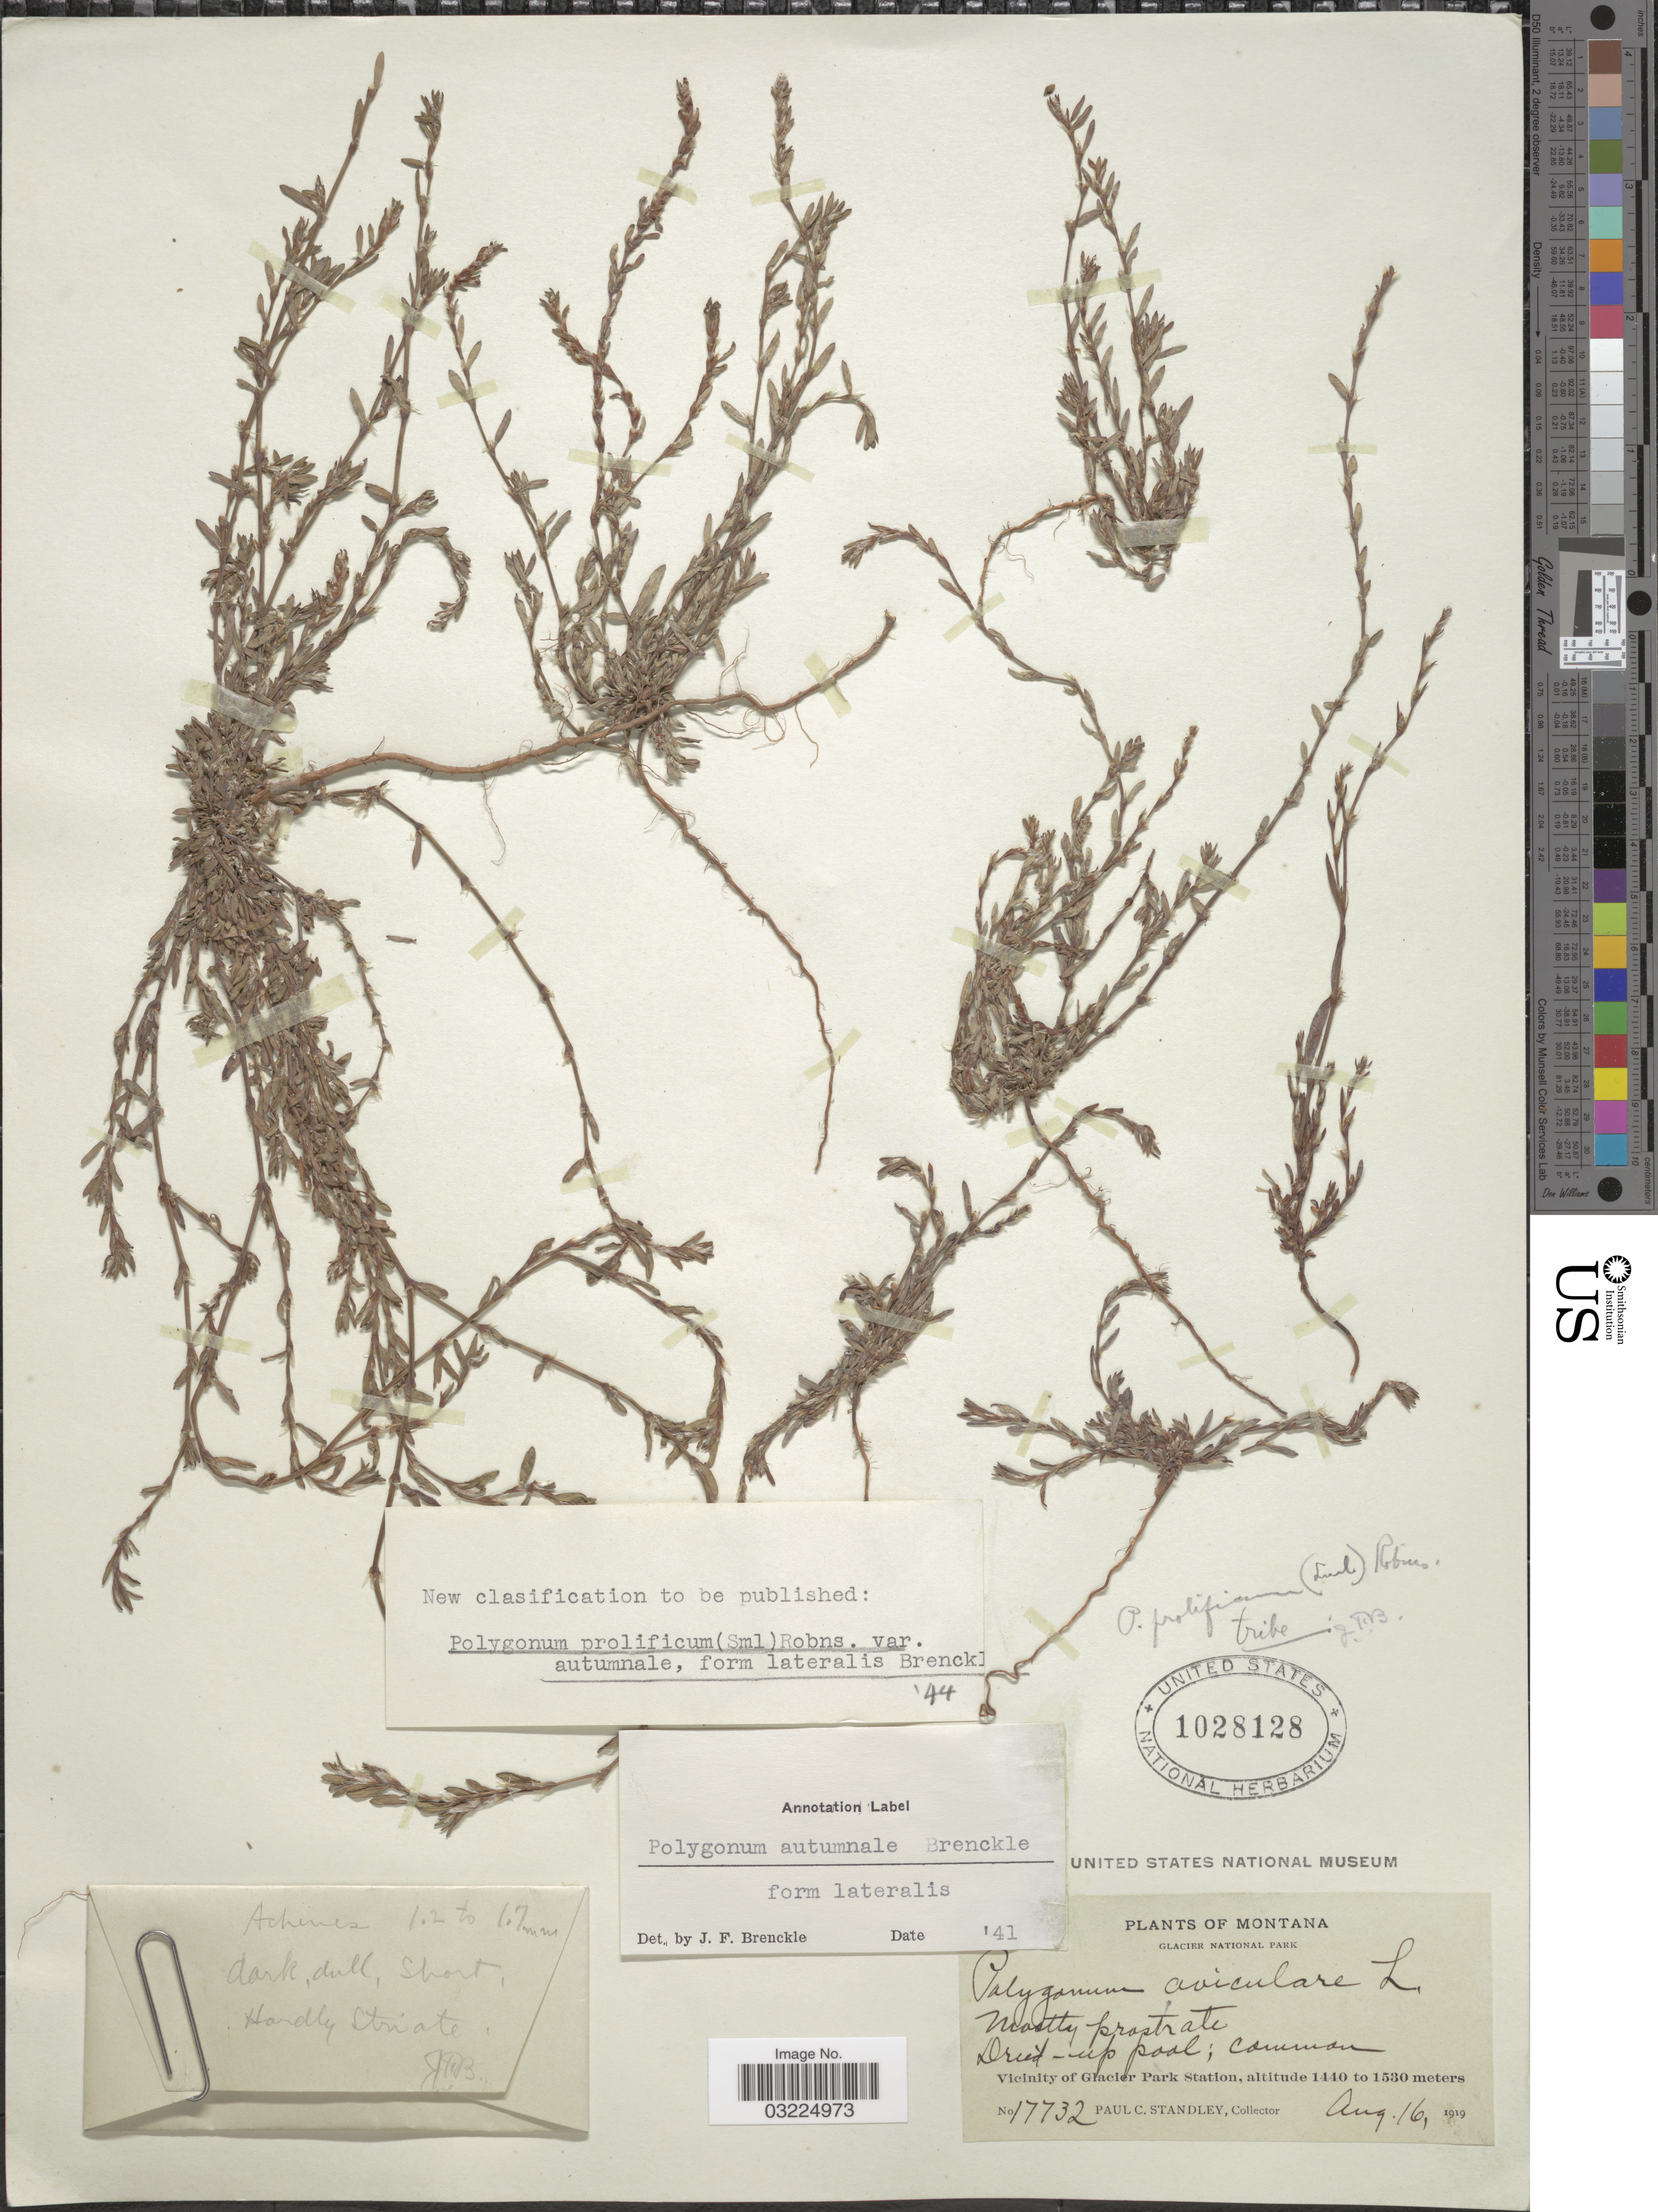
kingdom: Plantae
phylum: Tracheophyta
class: Magnoliopsida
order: Caryophyllales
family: Polygonaceae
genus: Polygonum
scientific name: Polygonum prolificum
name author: (Small) B.L. Rob.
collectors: P. C. Standley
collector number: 17732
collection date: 1919-08-16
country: United States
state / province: Montana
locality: Glacier National Park. Vicinity of Glacier Park Station.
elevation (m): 1440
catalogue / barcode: US 1028128